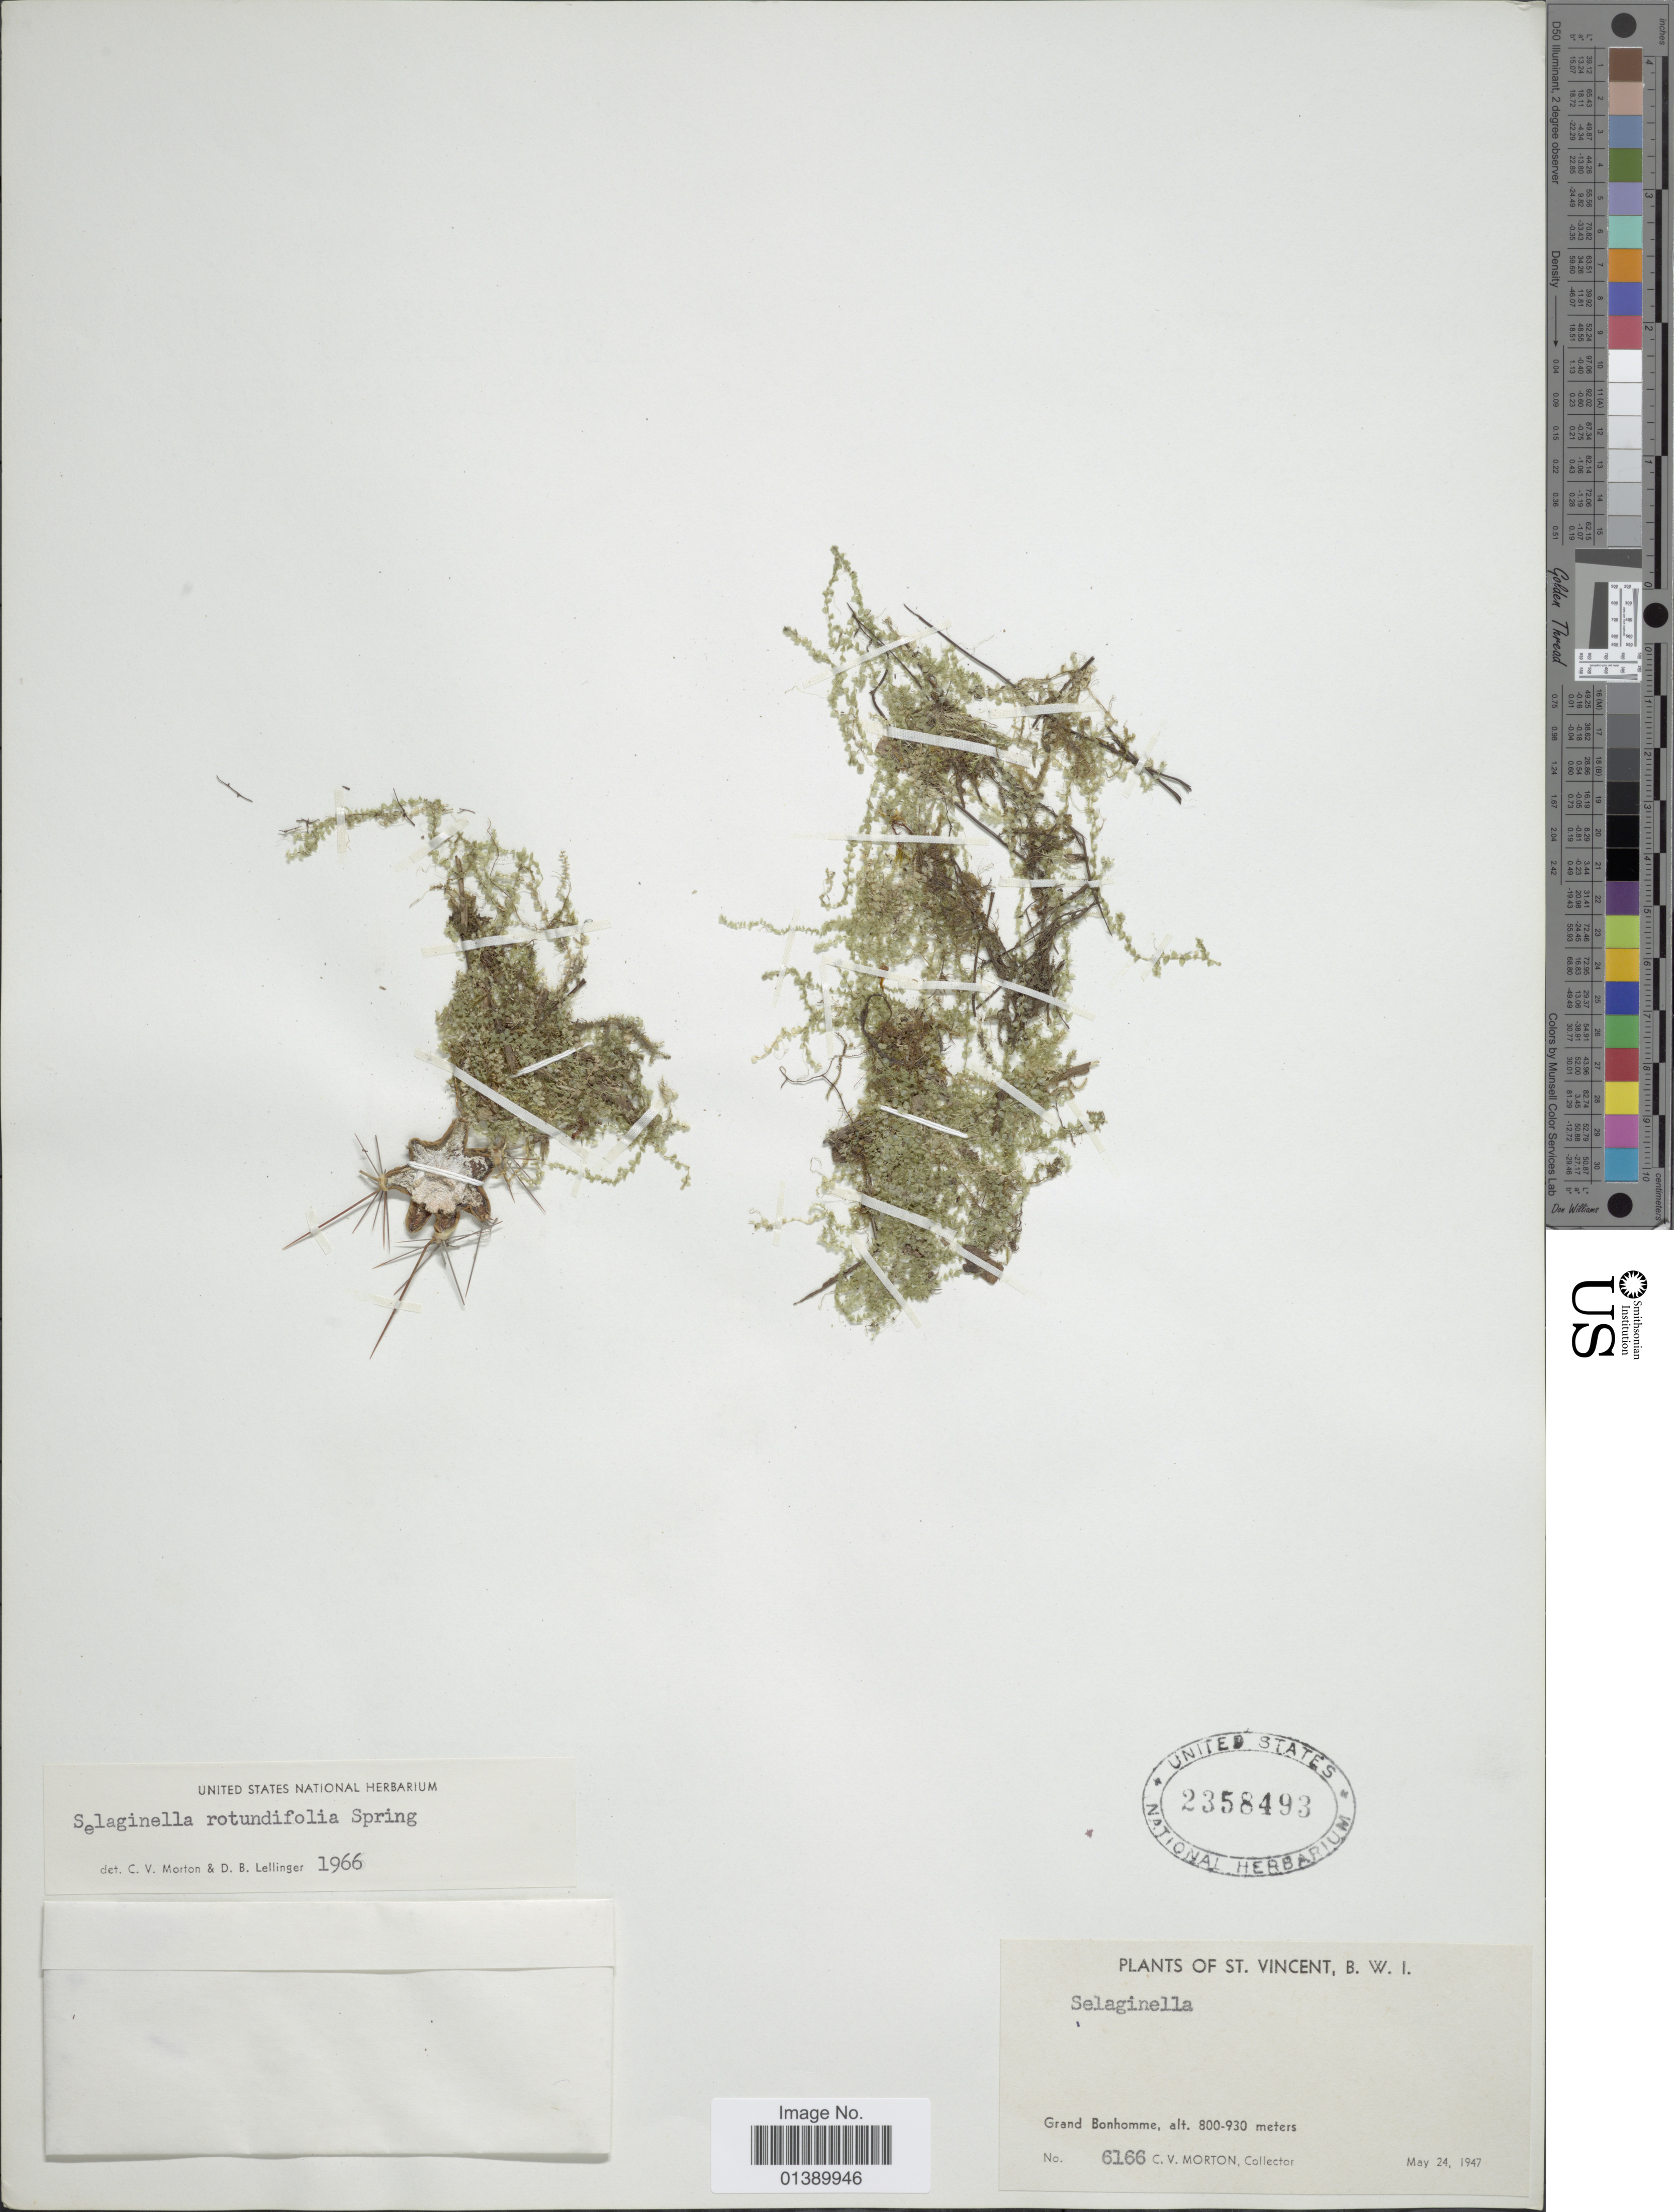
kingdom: Plantae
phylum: Tracheophyta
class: Lycopodiopsida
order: Selaginellales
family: Selaginellaceae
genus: Selaginella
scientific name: Selaginella rotundifolia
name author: Spring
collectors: C. V. Morton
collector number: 6166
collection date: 1947-05-24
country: St. Vincent - Grenadines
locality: St Vincent, B,W.I. Grand Bonhomme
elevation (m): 800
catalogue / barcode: US 2358493